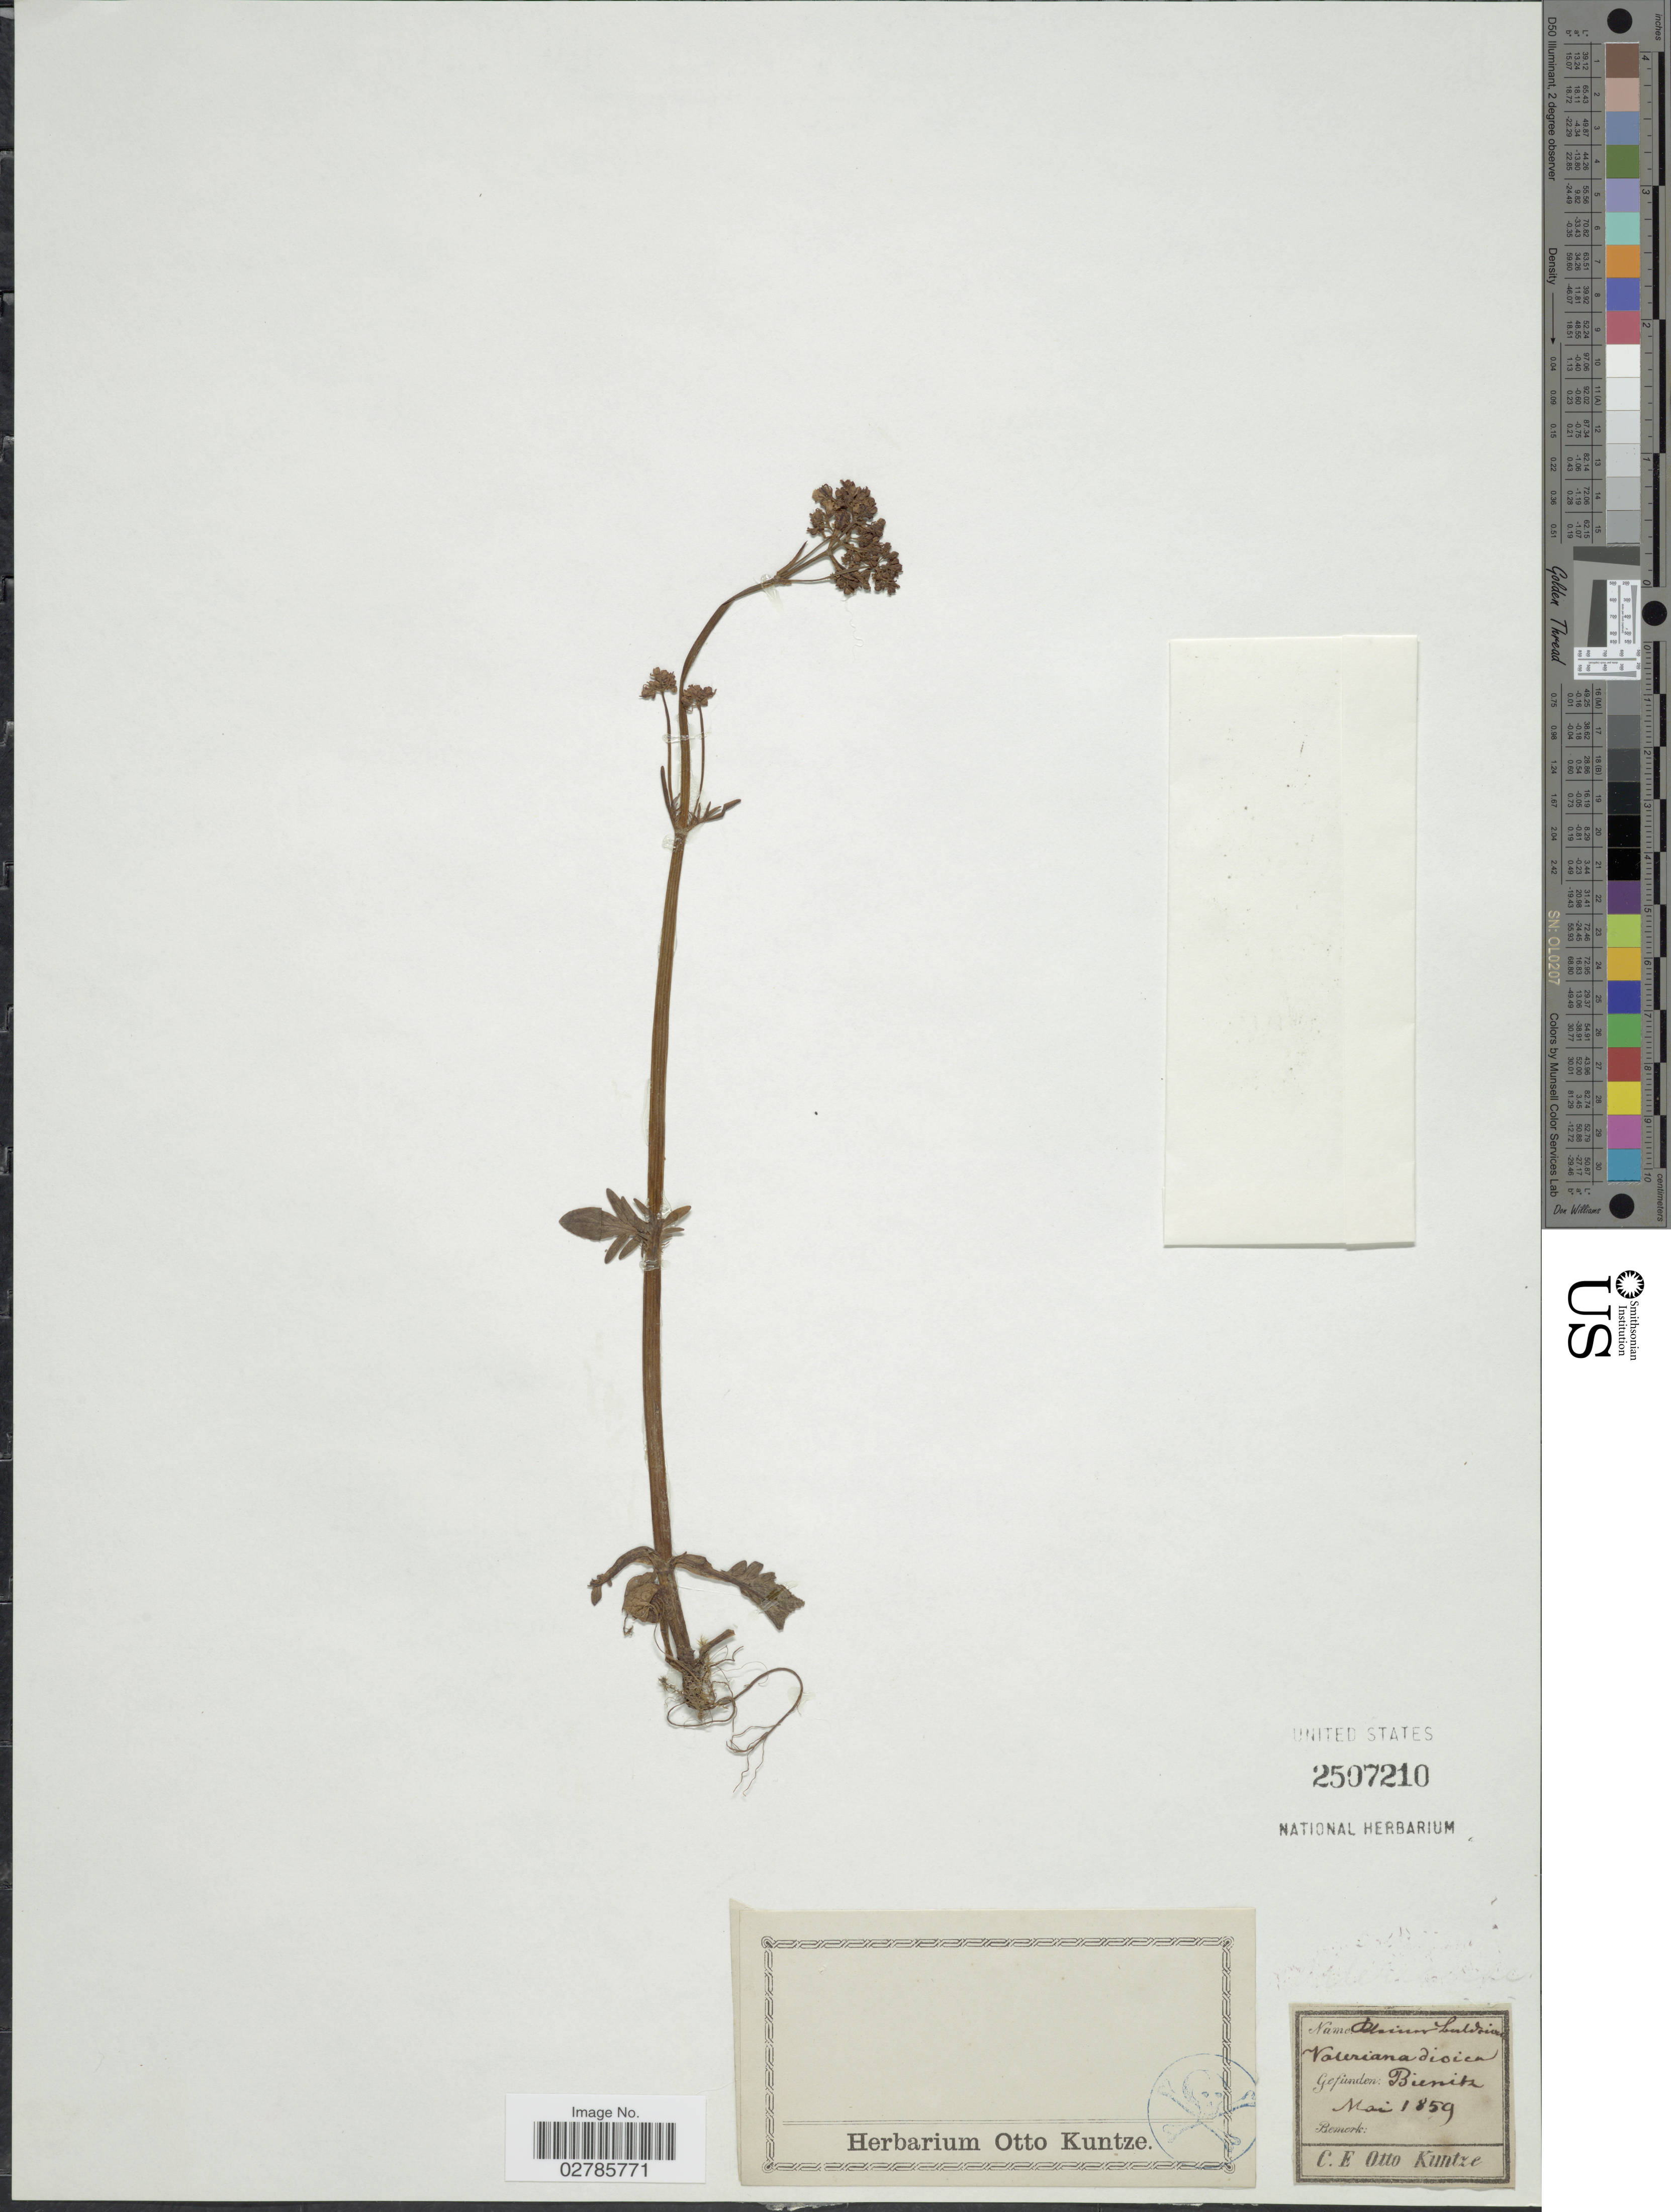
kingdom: Plantae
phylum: Tracheophyta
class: Magnoliopsida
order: Dipsacales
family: Caprifoliaceae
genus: Valeriana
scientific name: Valeriana dioica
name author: L.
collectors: C.E.O. Kuntze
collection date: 1859-05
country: Germany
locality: Bienitz.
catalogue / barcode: US 2507210